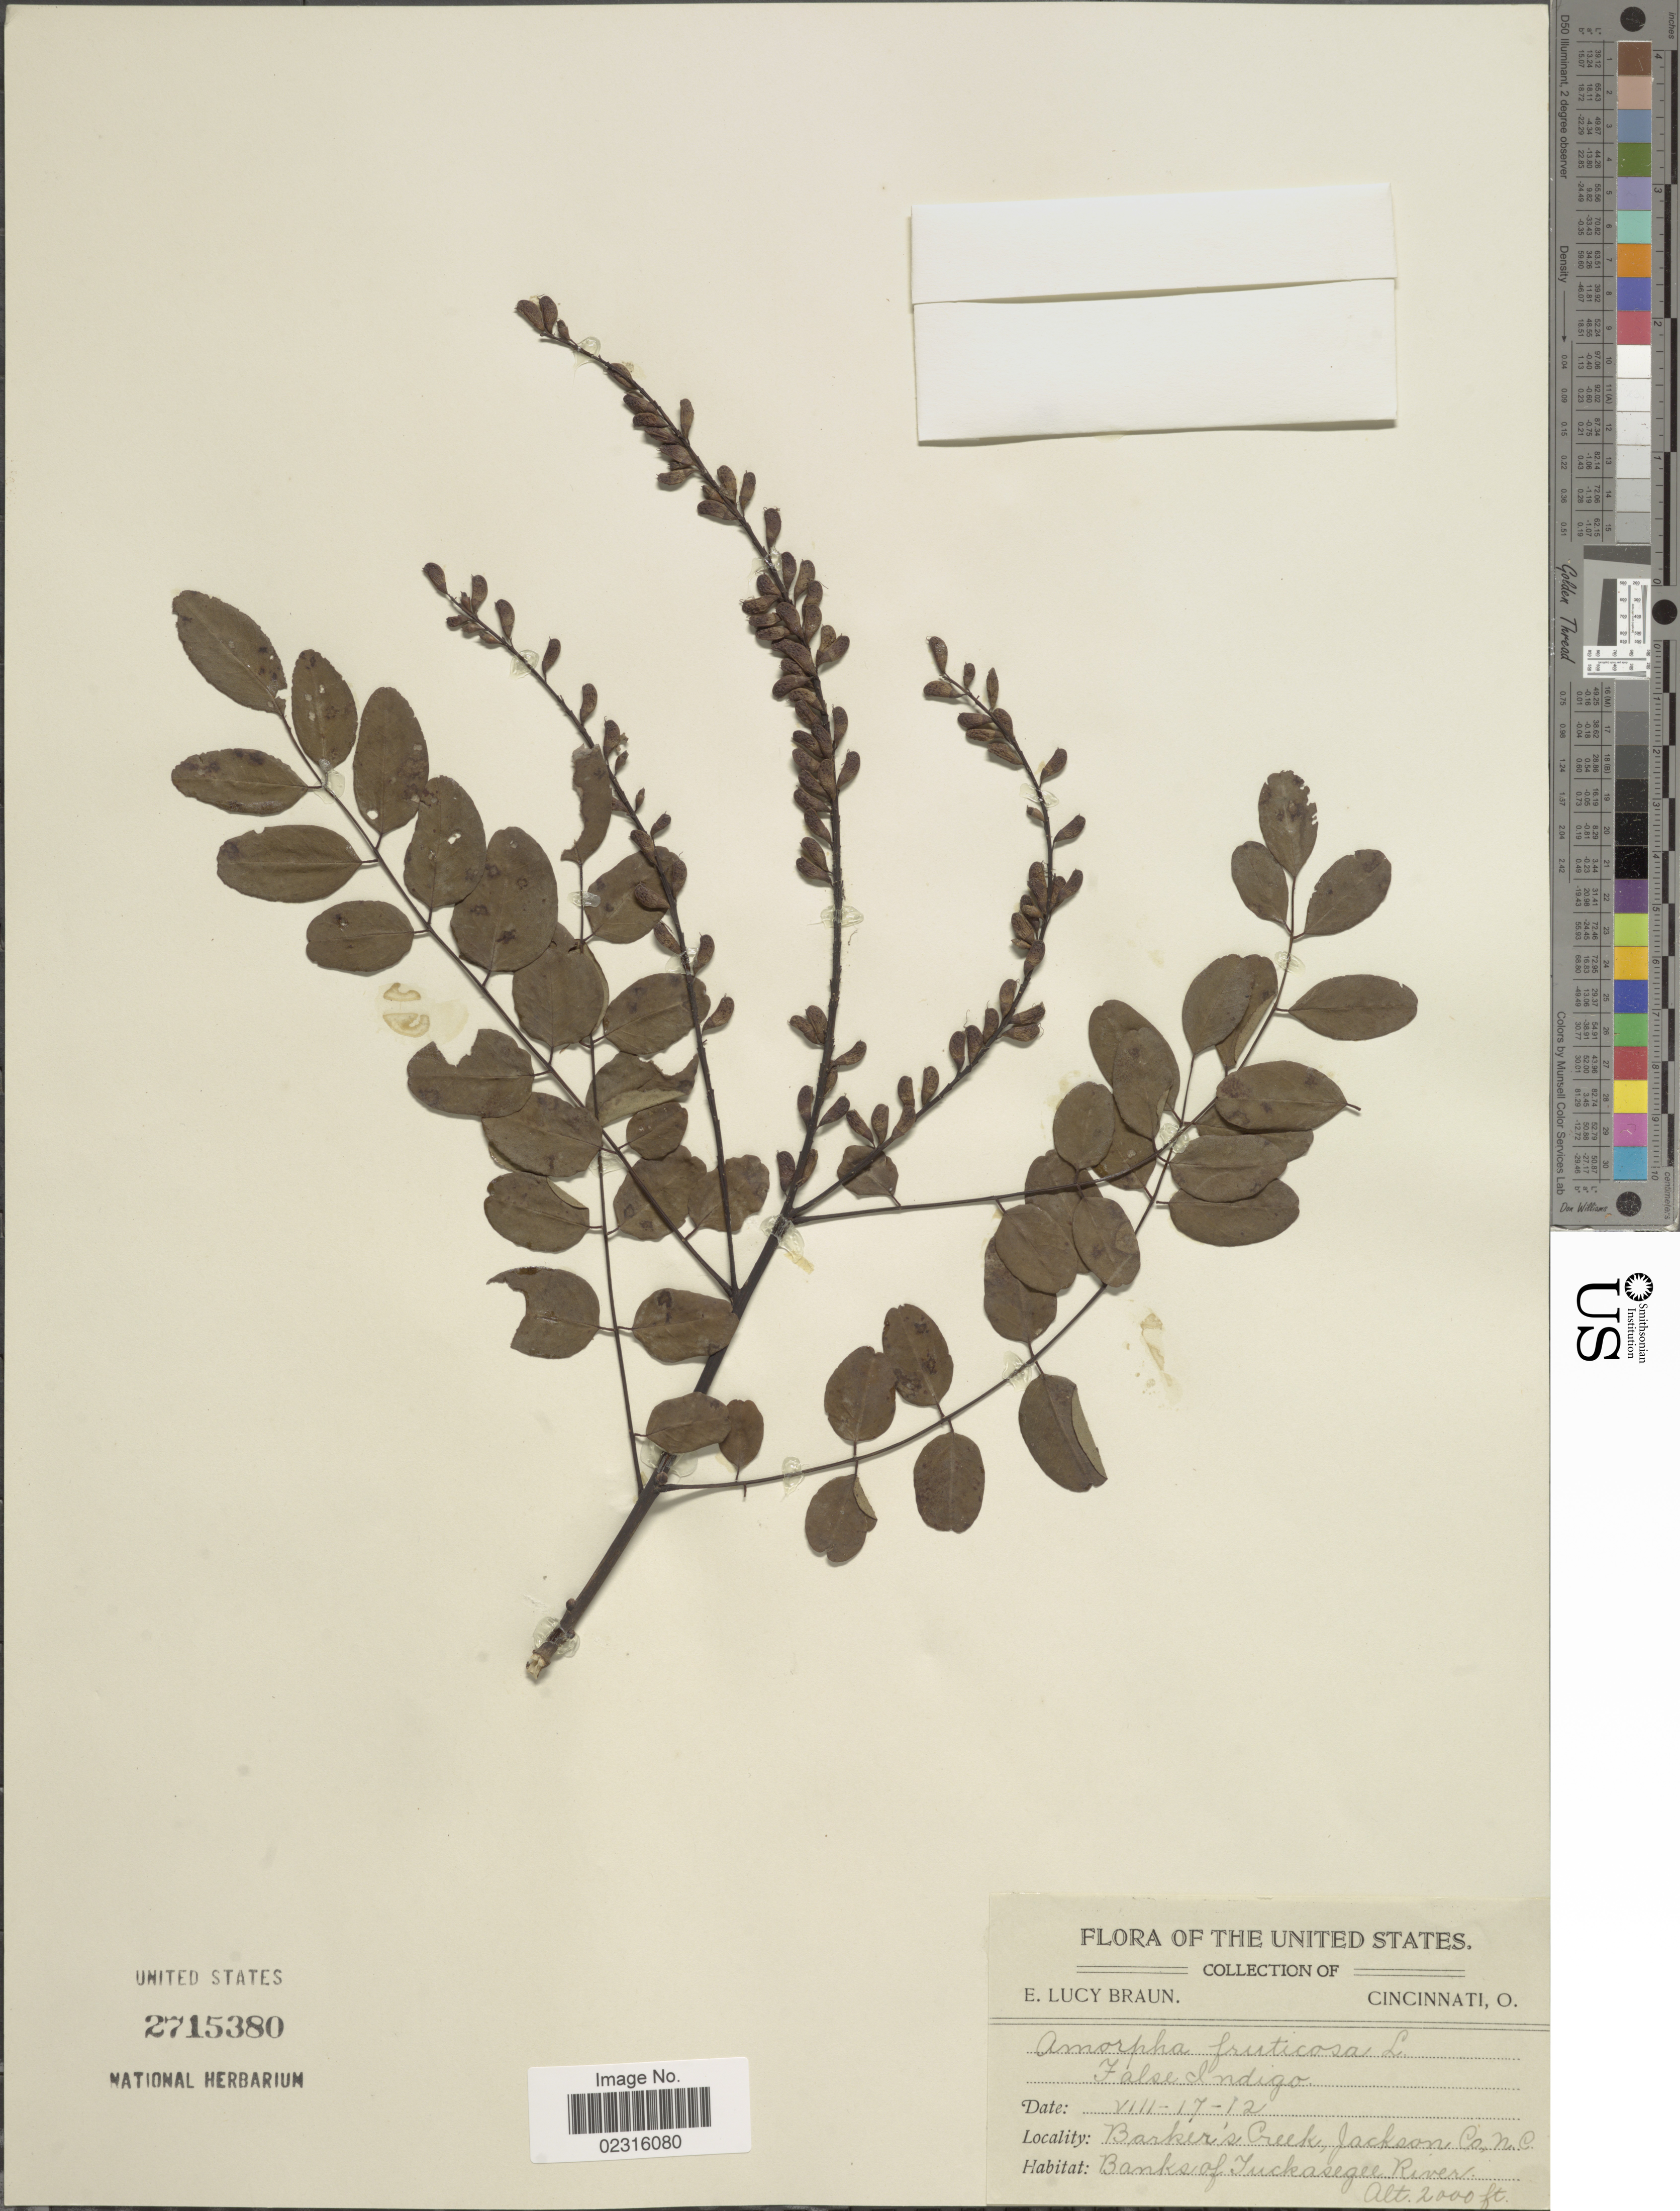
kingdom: Plantae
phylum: Tracheophyta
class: Magnoliopsida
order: Fabales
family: Fabaceae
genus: Amorpha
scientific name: Amorpha fruticosa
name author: L.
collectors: E. L. Braun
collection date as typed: Transcribed d/m/y: 17/8/12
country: United States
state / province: North Carolina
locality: Barker's Creek, Jackson Co, banks of Tuckasegee River.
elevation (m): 610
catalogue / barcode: US 2715380